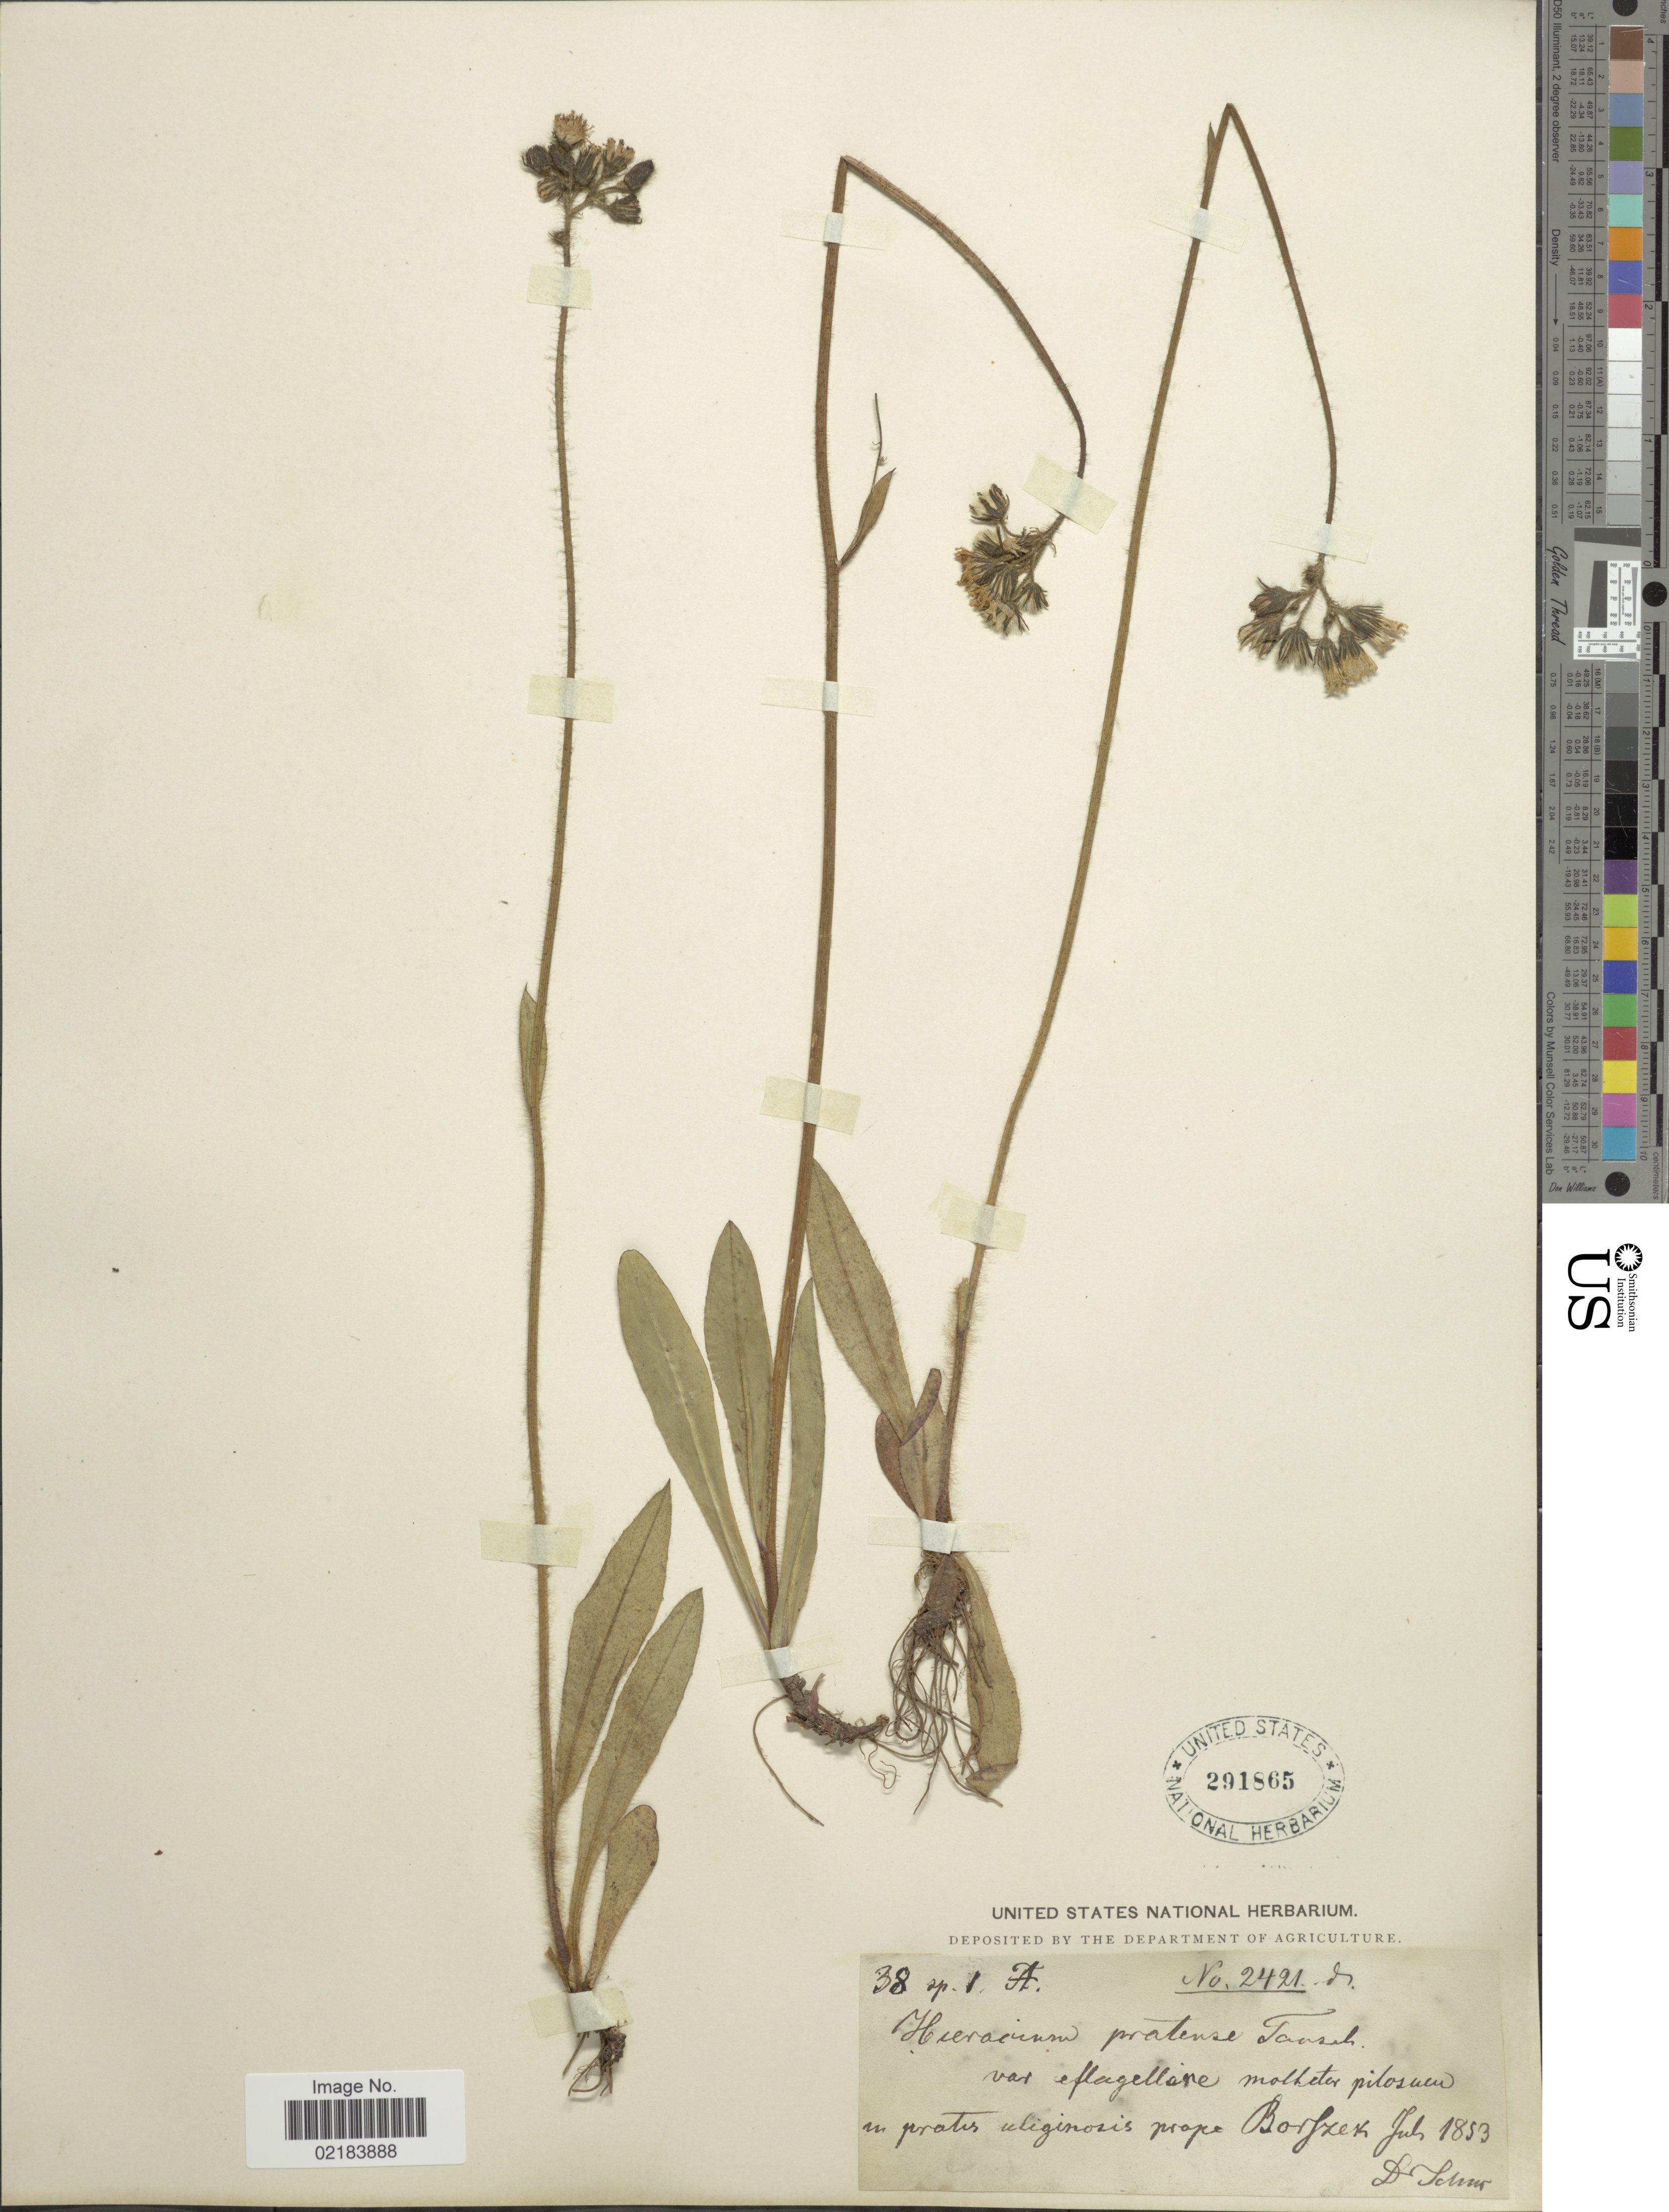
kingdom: Plantae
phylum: Tracheophyta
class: Magnoliopsida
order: Asterales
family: Asteraceae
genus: Pilosella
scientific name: Pilosella caespitosa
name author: (Dumort.) P. D. Sell & C. West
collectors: Schur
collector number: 2421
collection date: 1853-07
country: Romania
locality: Borszek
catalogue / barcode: US 291865